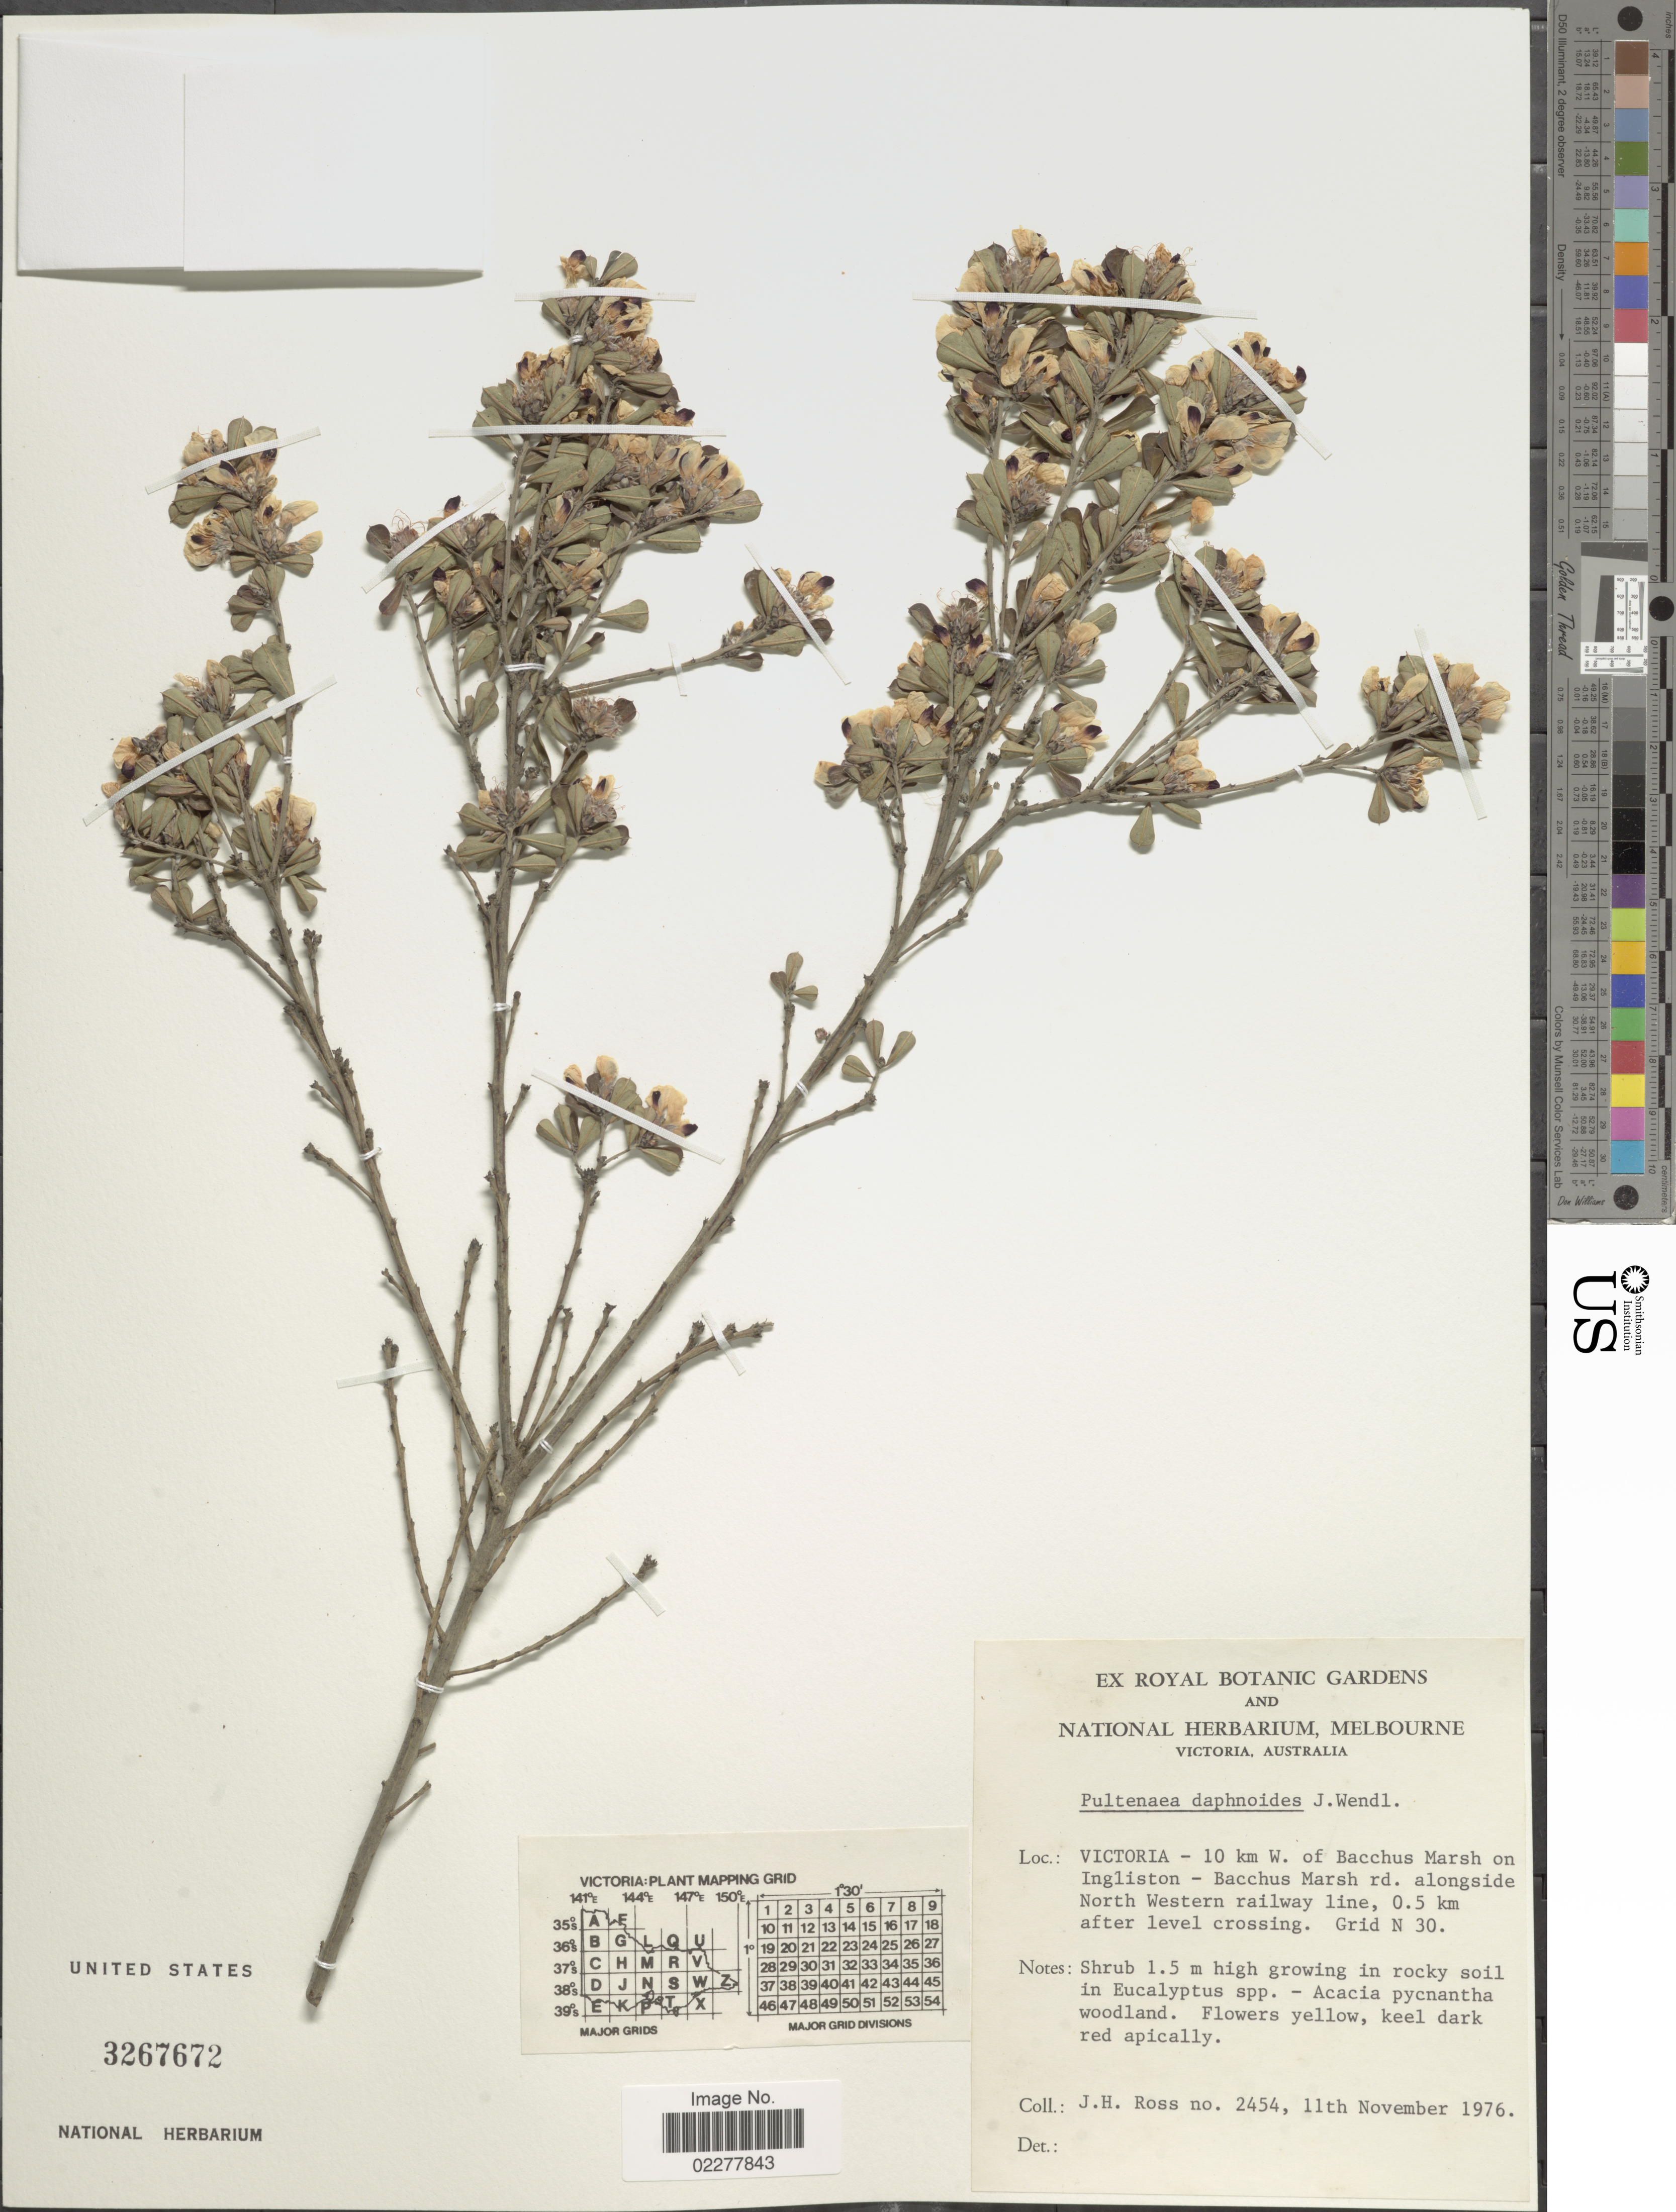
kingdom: Plantae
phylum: Tracheophyta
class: Magnoliopsida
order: Fabales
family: Fabaceae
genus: Pultenaea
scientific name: Pultenaea daphnoides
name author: J.C. Wendl.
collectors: J. Ross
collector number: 2454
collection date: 1976-11-11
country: Australia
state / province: Victoria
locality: Victoria - 10 km W. of bacchus Marsh on Ingliston - Bacchus Marsh rd. alongside North Western railway line, 0.5 km after level crossing. Grid N 30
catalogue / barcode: US 3267672